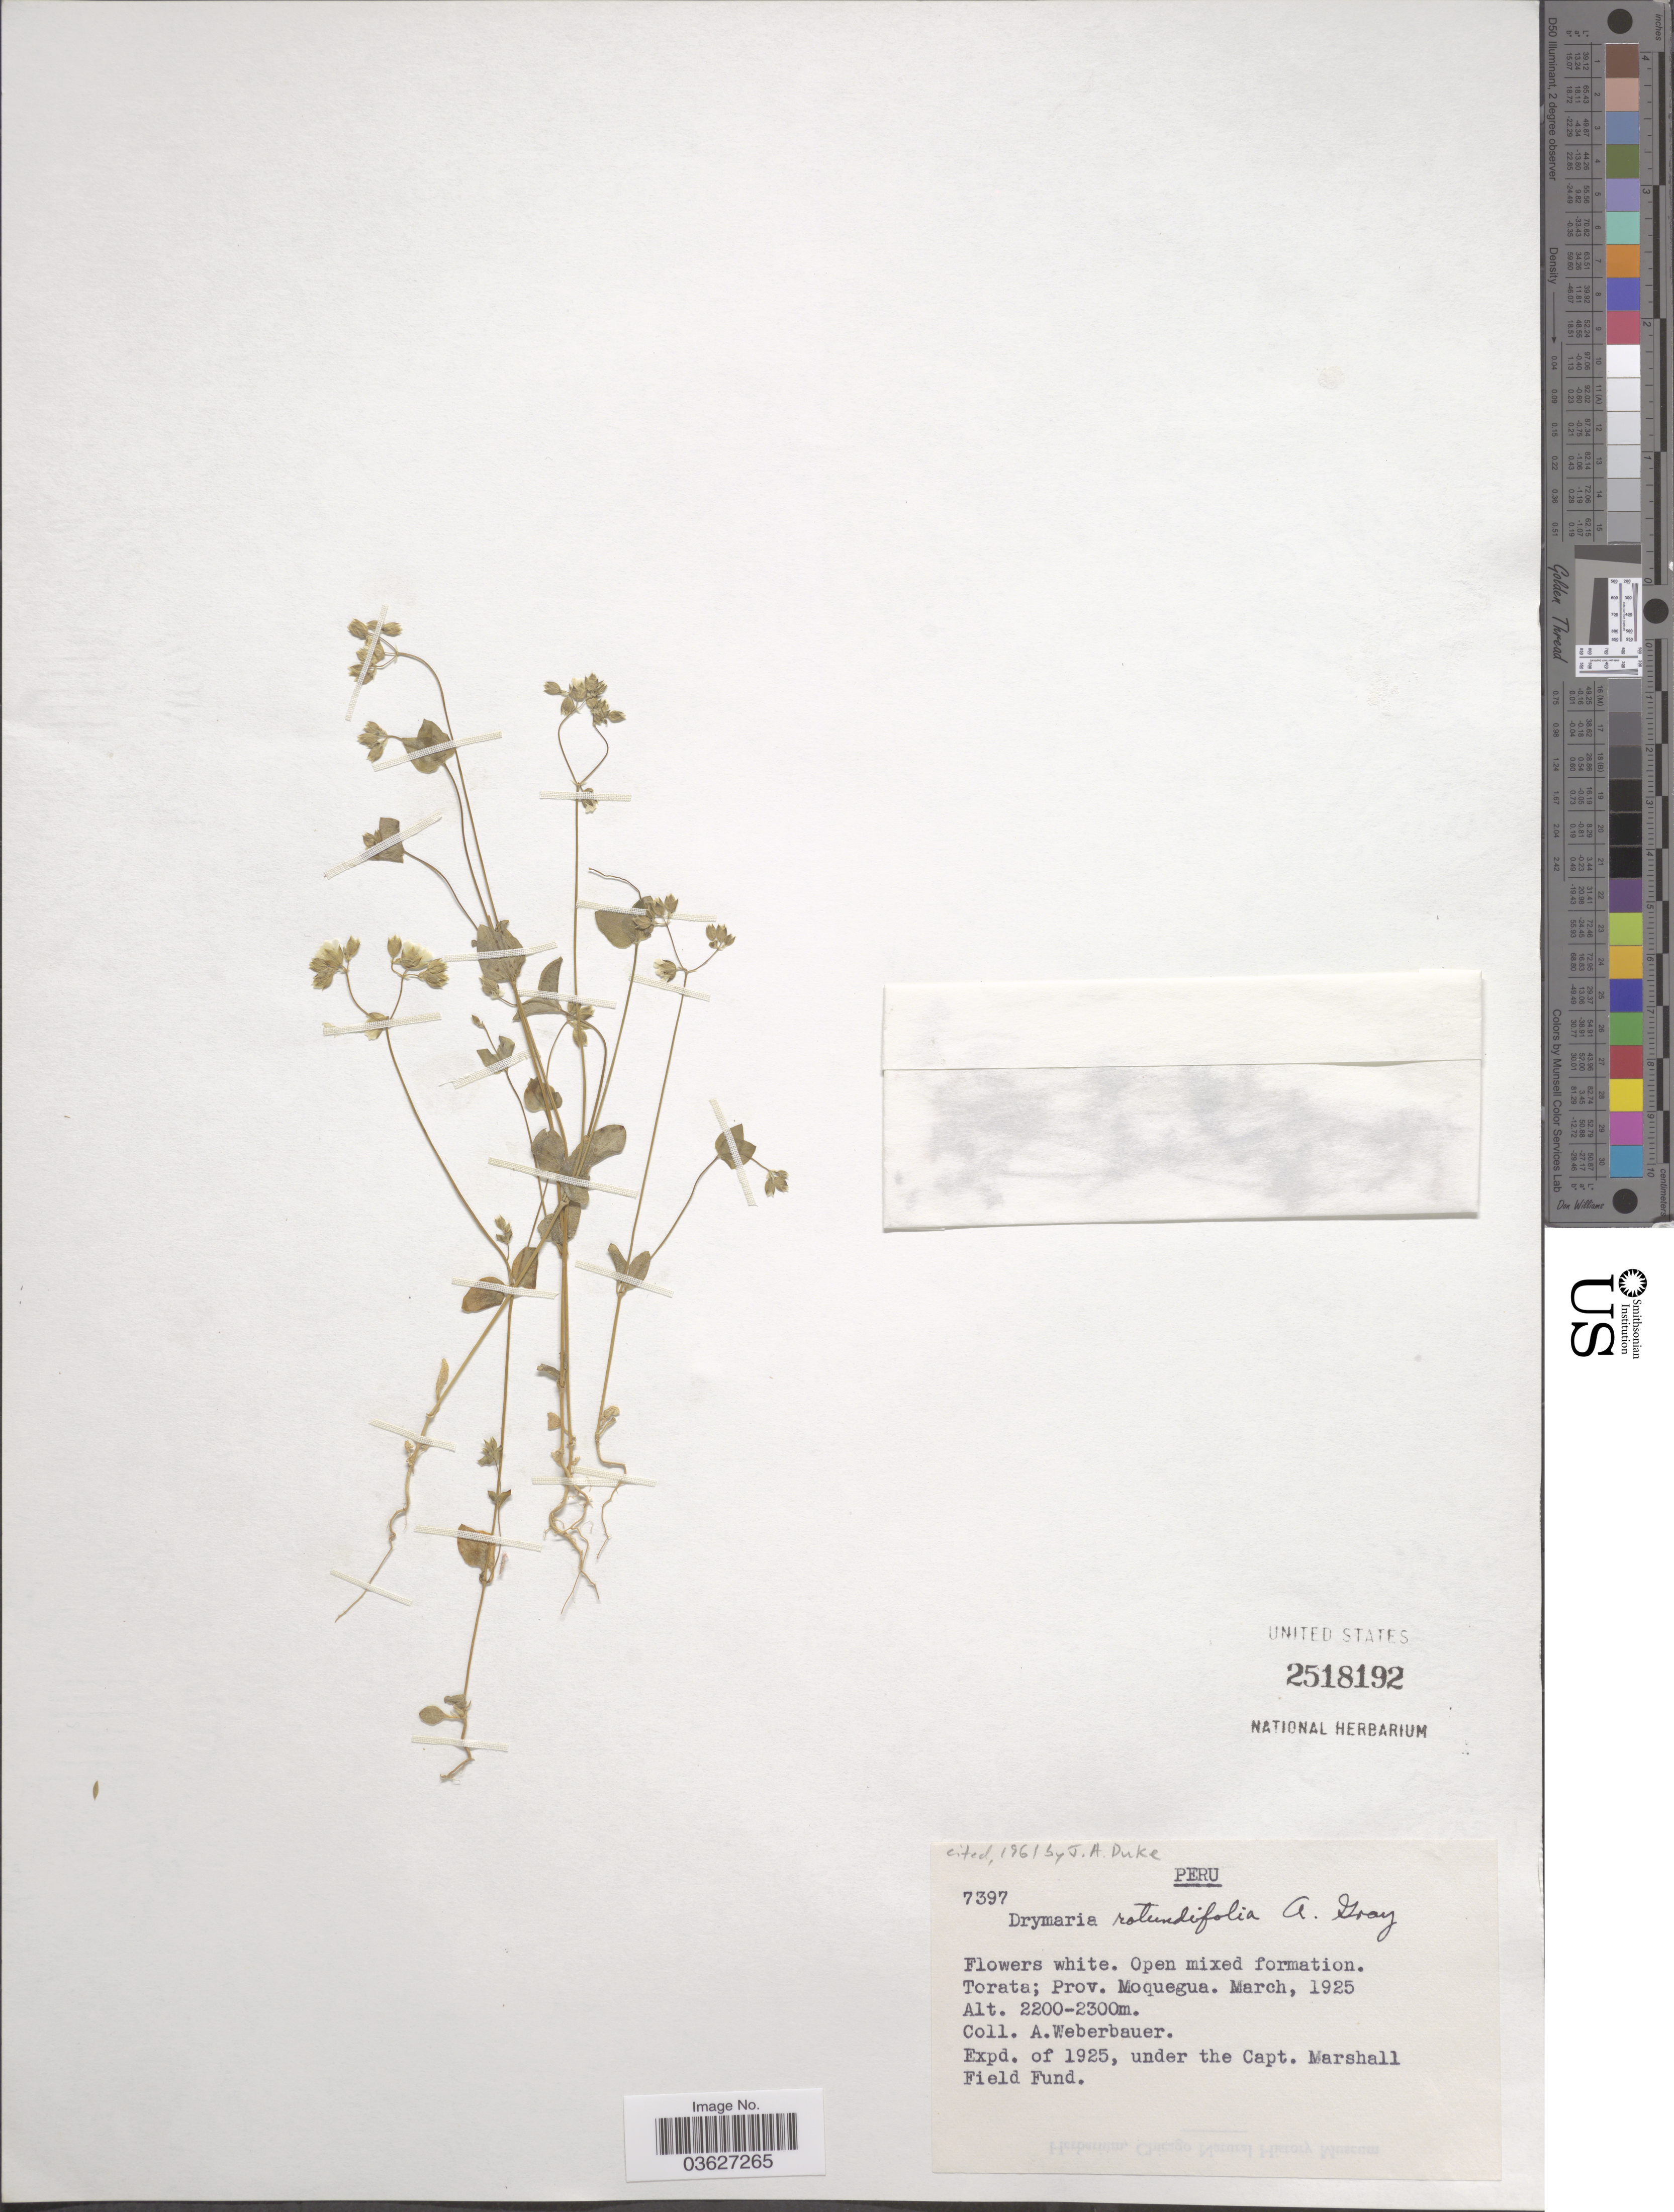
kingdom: Plantae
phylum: Tracheophyta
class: Magnoliopsida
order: Caryophyllales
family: Caryophyllaceae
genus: Drymaria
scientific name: Drymaria rotundifolia var. rotundifolia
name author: A. Gray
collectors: A. Weberbauer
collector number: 7397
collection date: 1925-03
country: Peru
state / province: Moquegua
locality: Torata.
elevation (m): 2200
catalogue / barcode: US 2518192